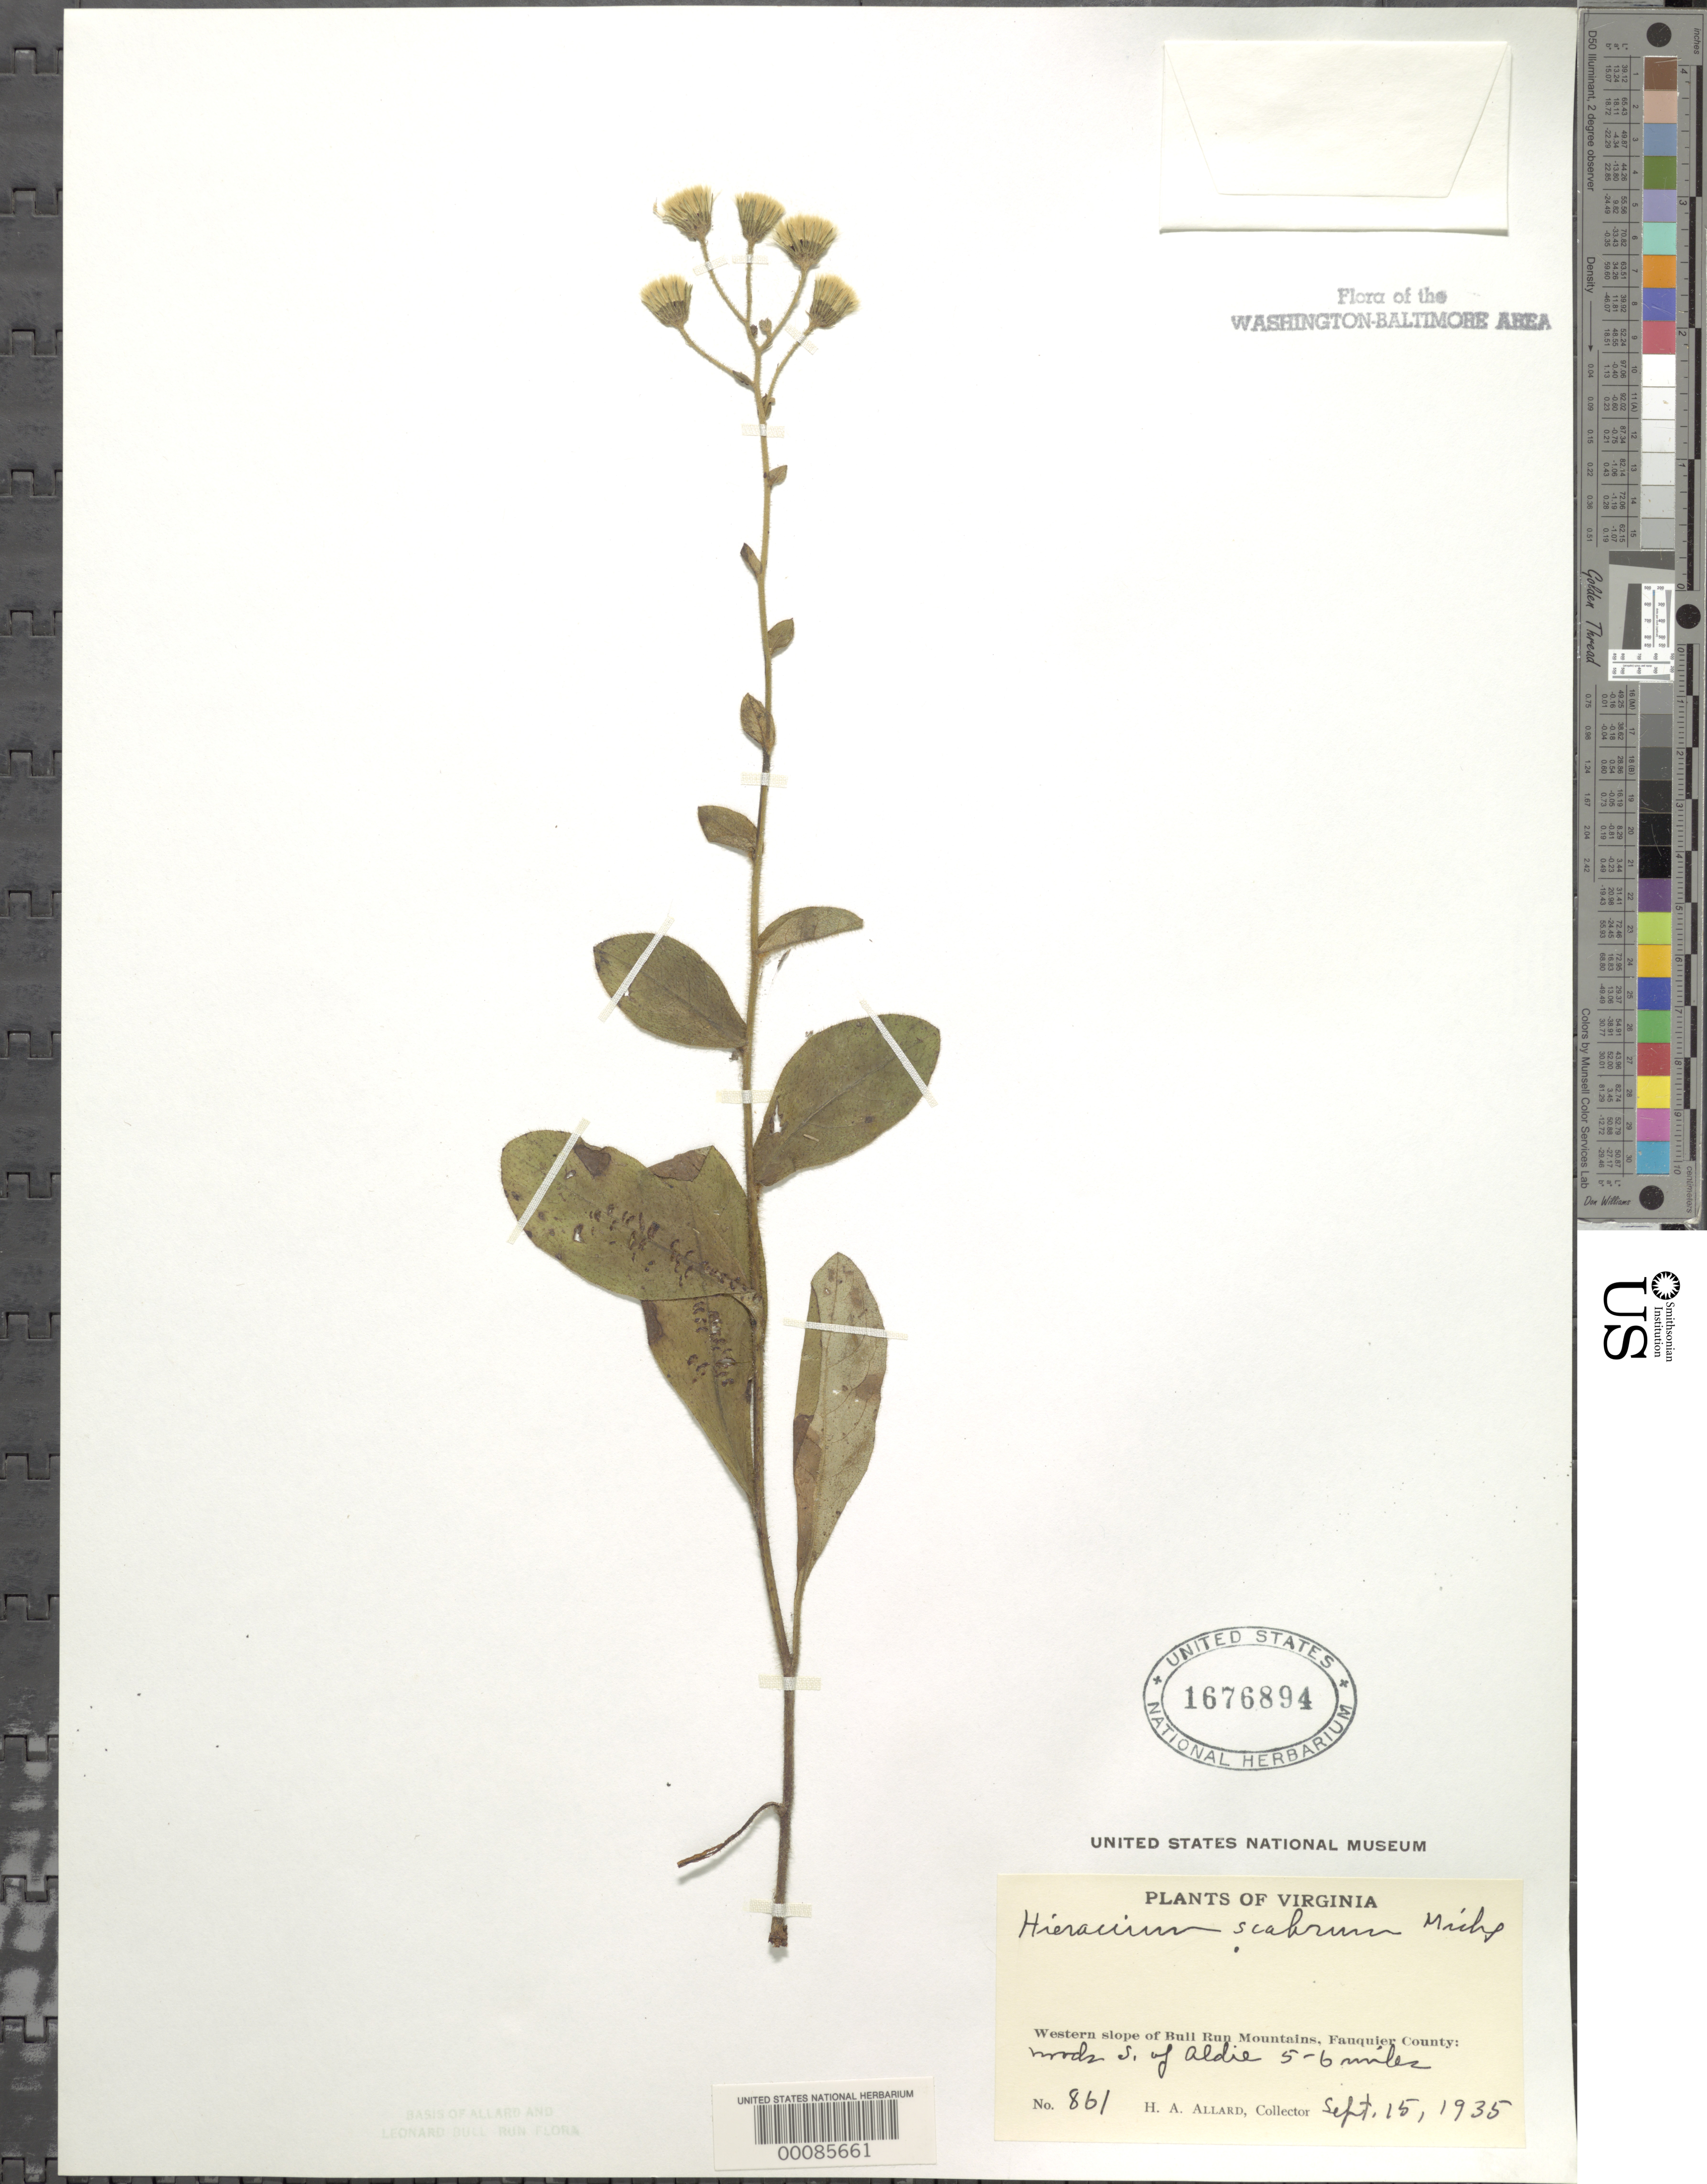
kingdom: Plantae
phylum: Tracheophyta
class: Magnoliopsida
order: Asterales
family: Asteraceae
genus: Pilosella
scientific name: Pilosella verruculata subsp. verruculata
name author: (Link) Soják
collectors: H. A. Allard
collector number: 861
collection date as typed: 15 Sep 1935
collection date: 1935-09-15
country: United States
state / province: Virginia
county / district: Fauquier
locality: South of Aldie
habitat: Woods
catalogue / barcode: US 1676894